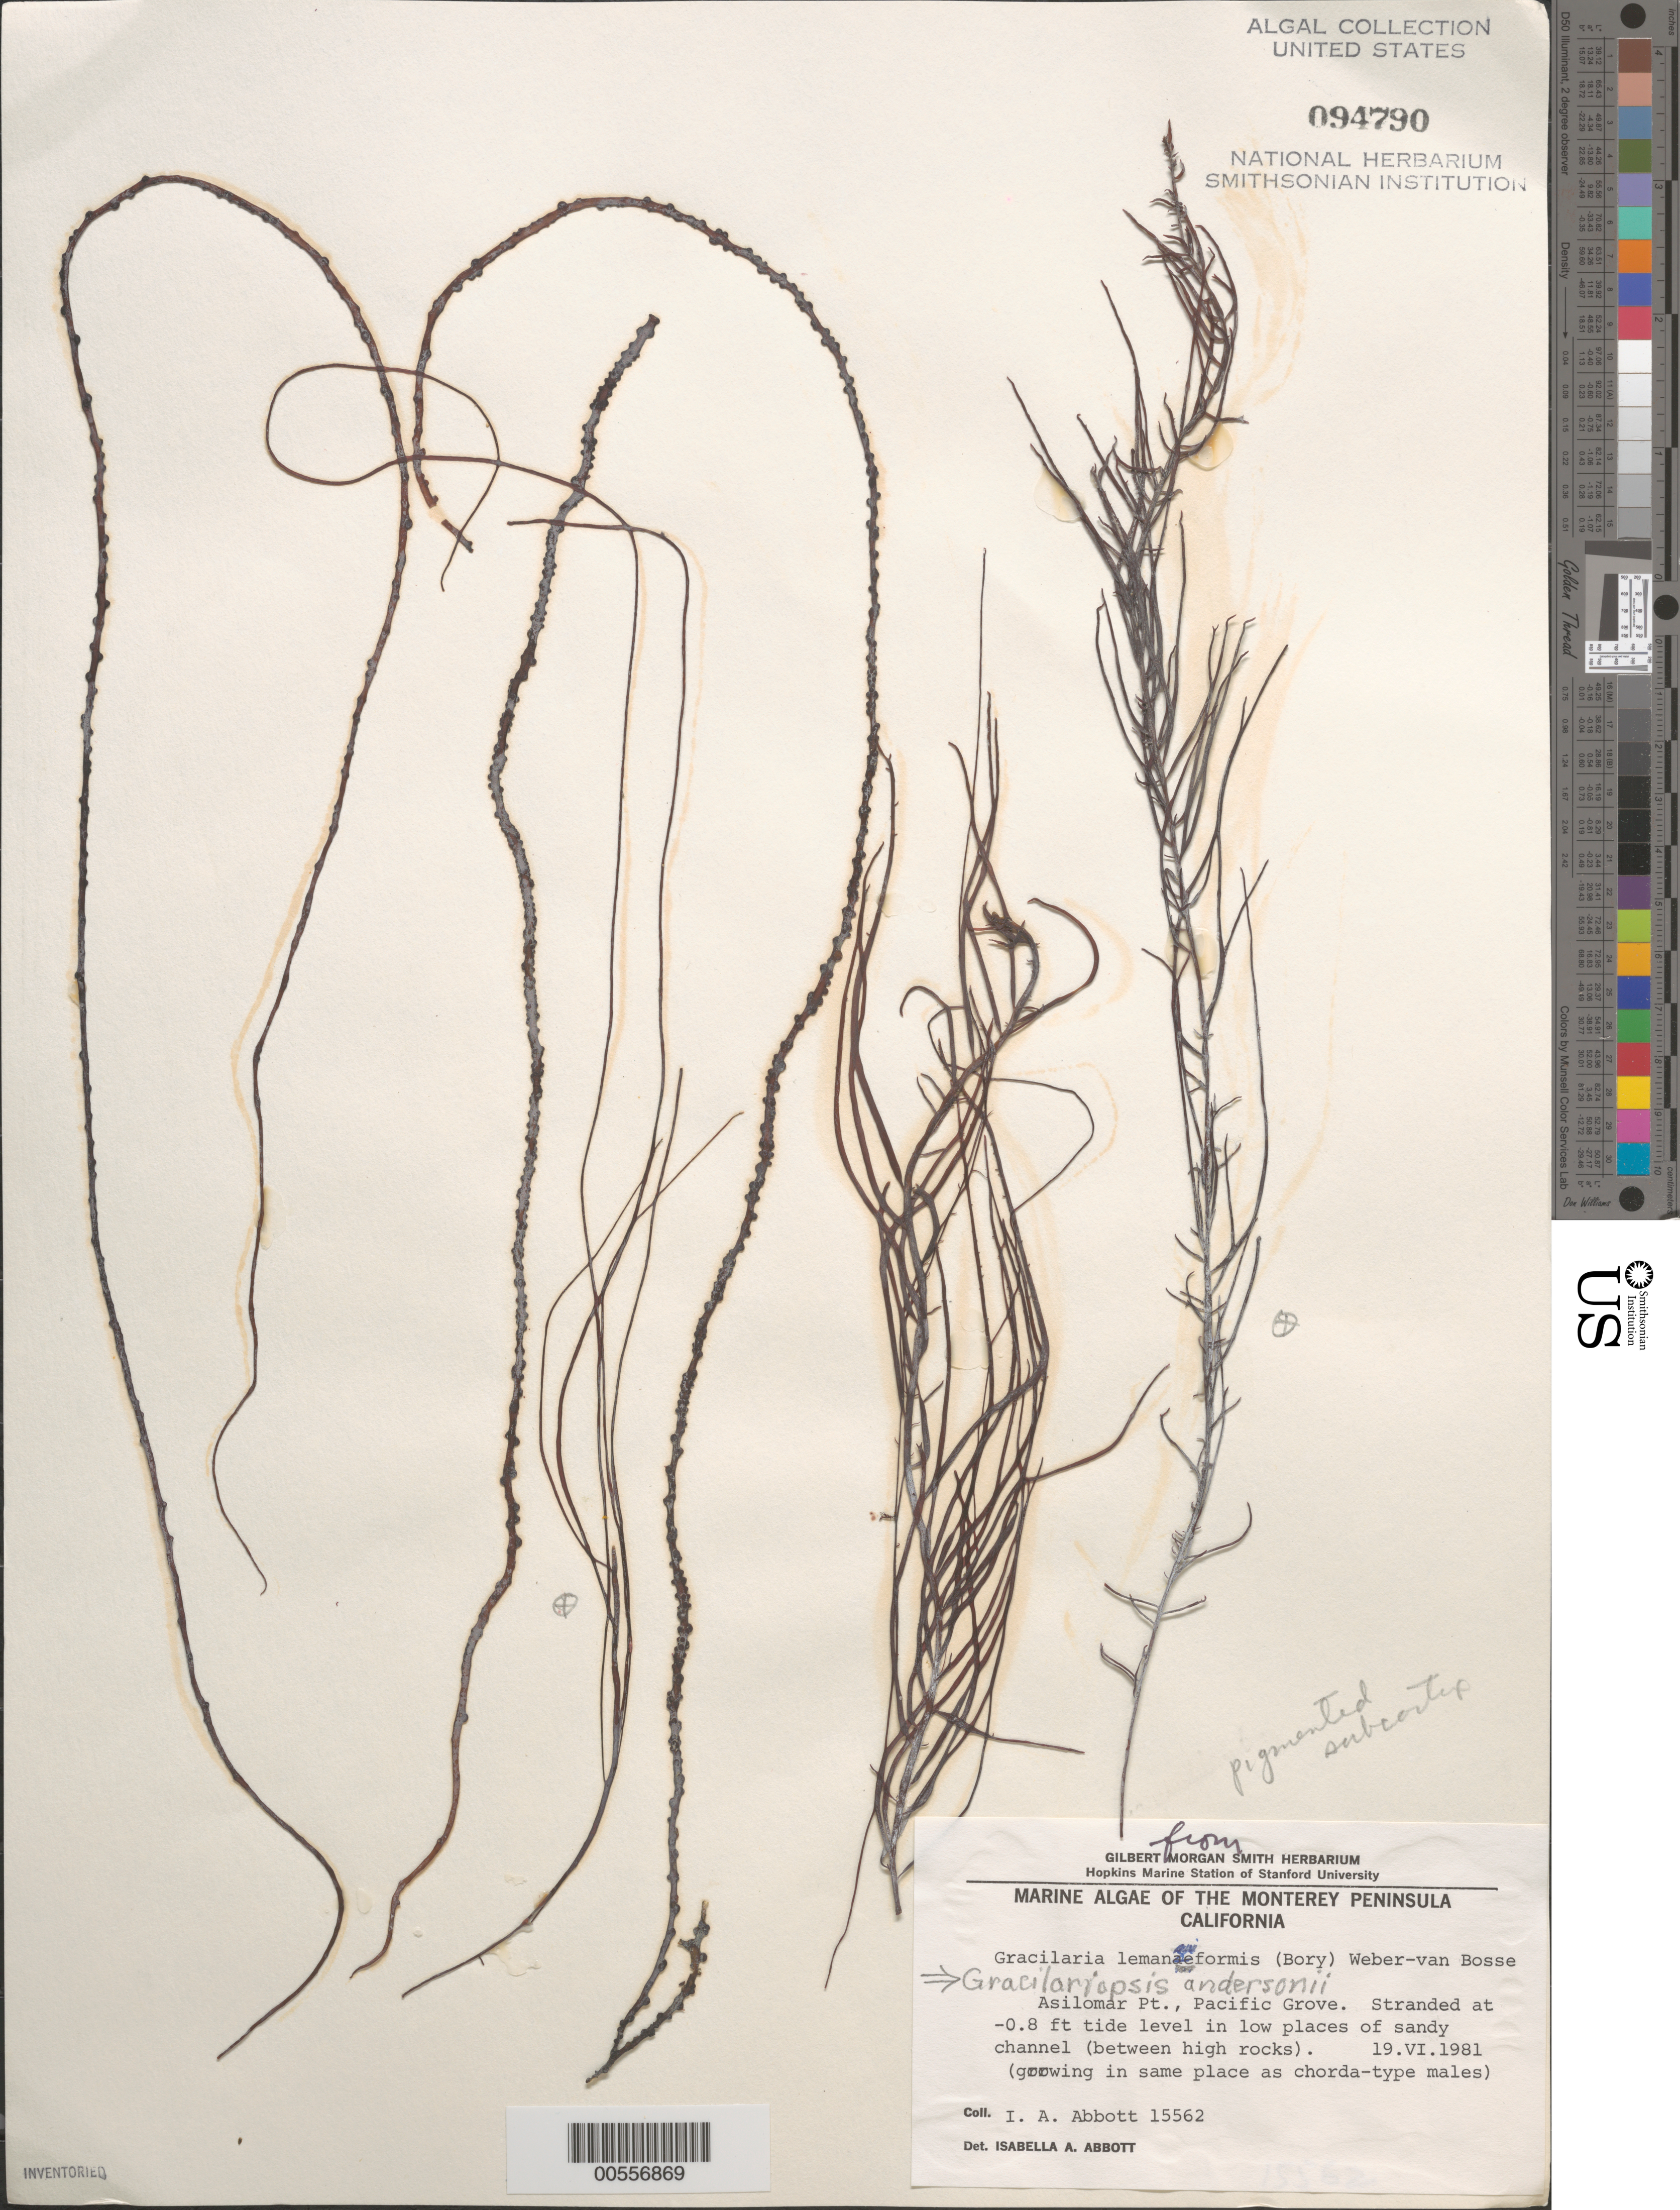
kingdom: Plantae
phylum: Rhodophyta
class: Florideophyceae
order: Gracilariales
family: Gracilariaceae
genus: Gracilariopsis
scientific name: Gracilariopsis andersonii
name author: (Grunow) E.Y. Dawson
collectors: I. A. Abbott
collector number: IAA 15562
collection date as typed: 19 Jun 1981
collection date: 1981-06-19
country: United States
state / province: California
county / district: Monterey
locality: Asilomar Point, Pacific Grove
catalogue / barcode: US 94790